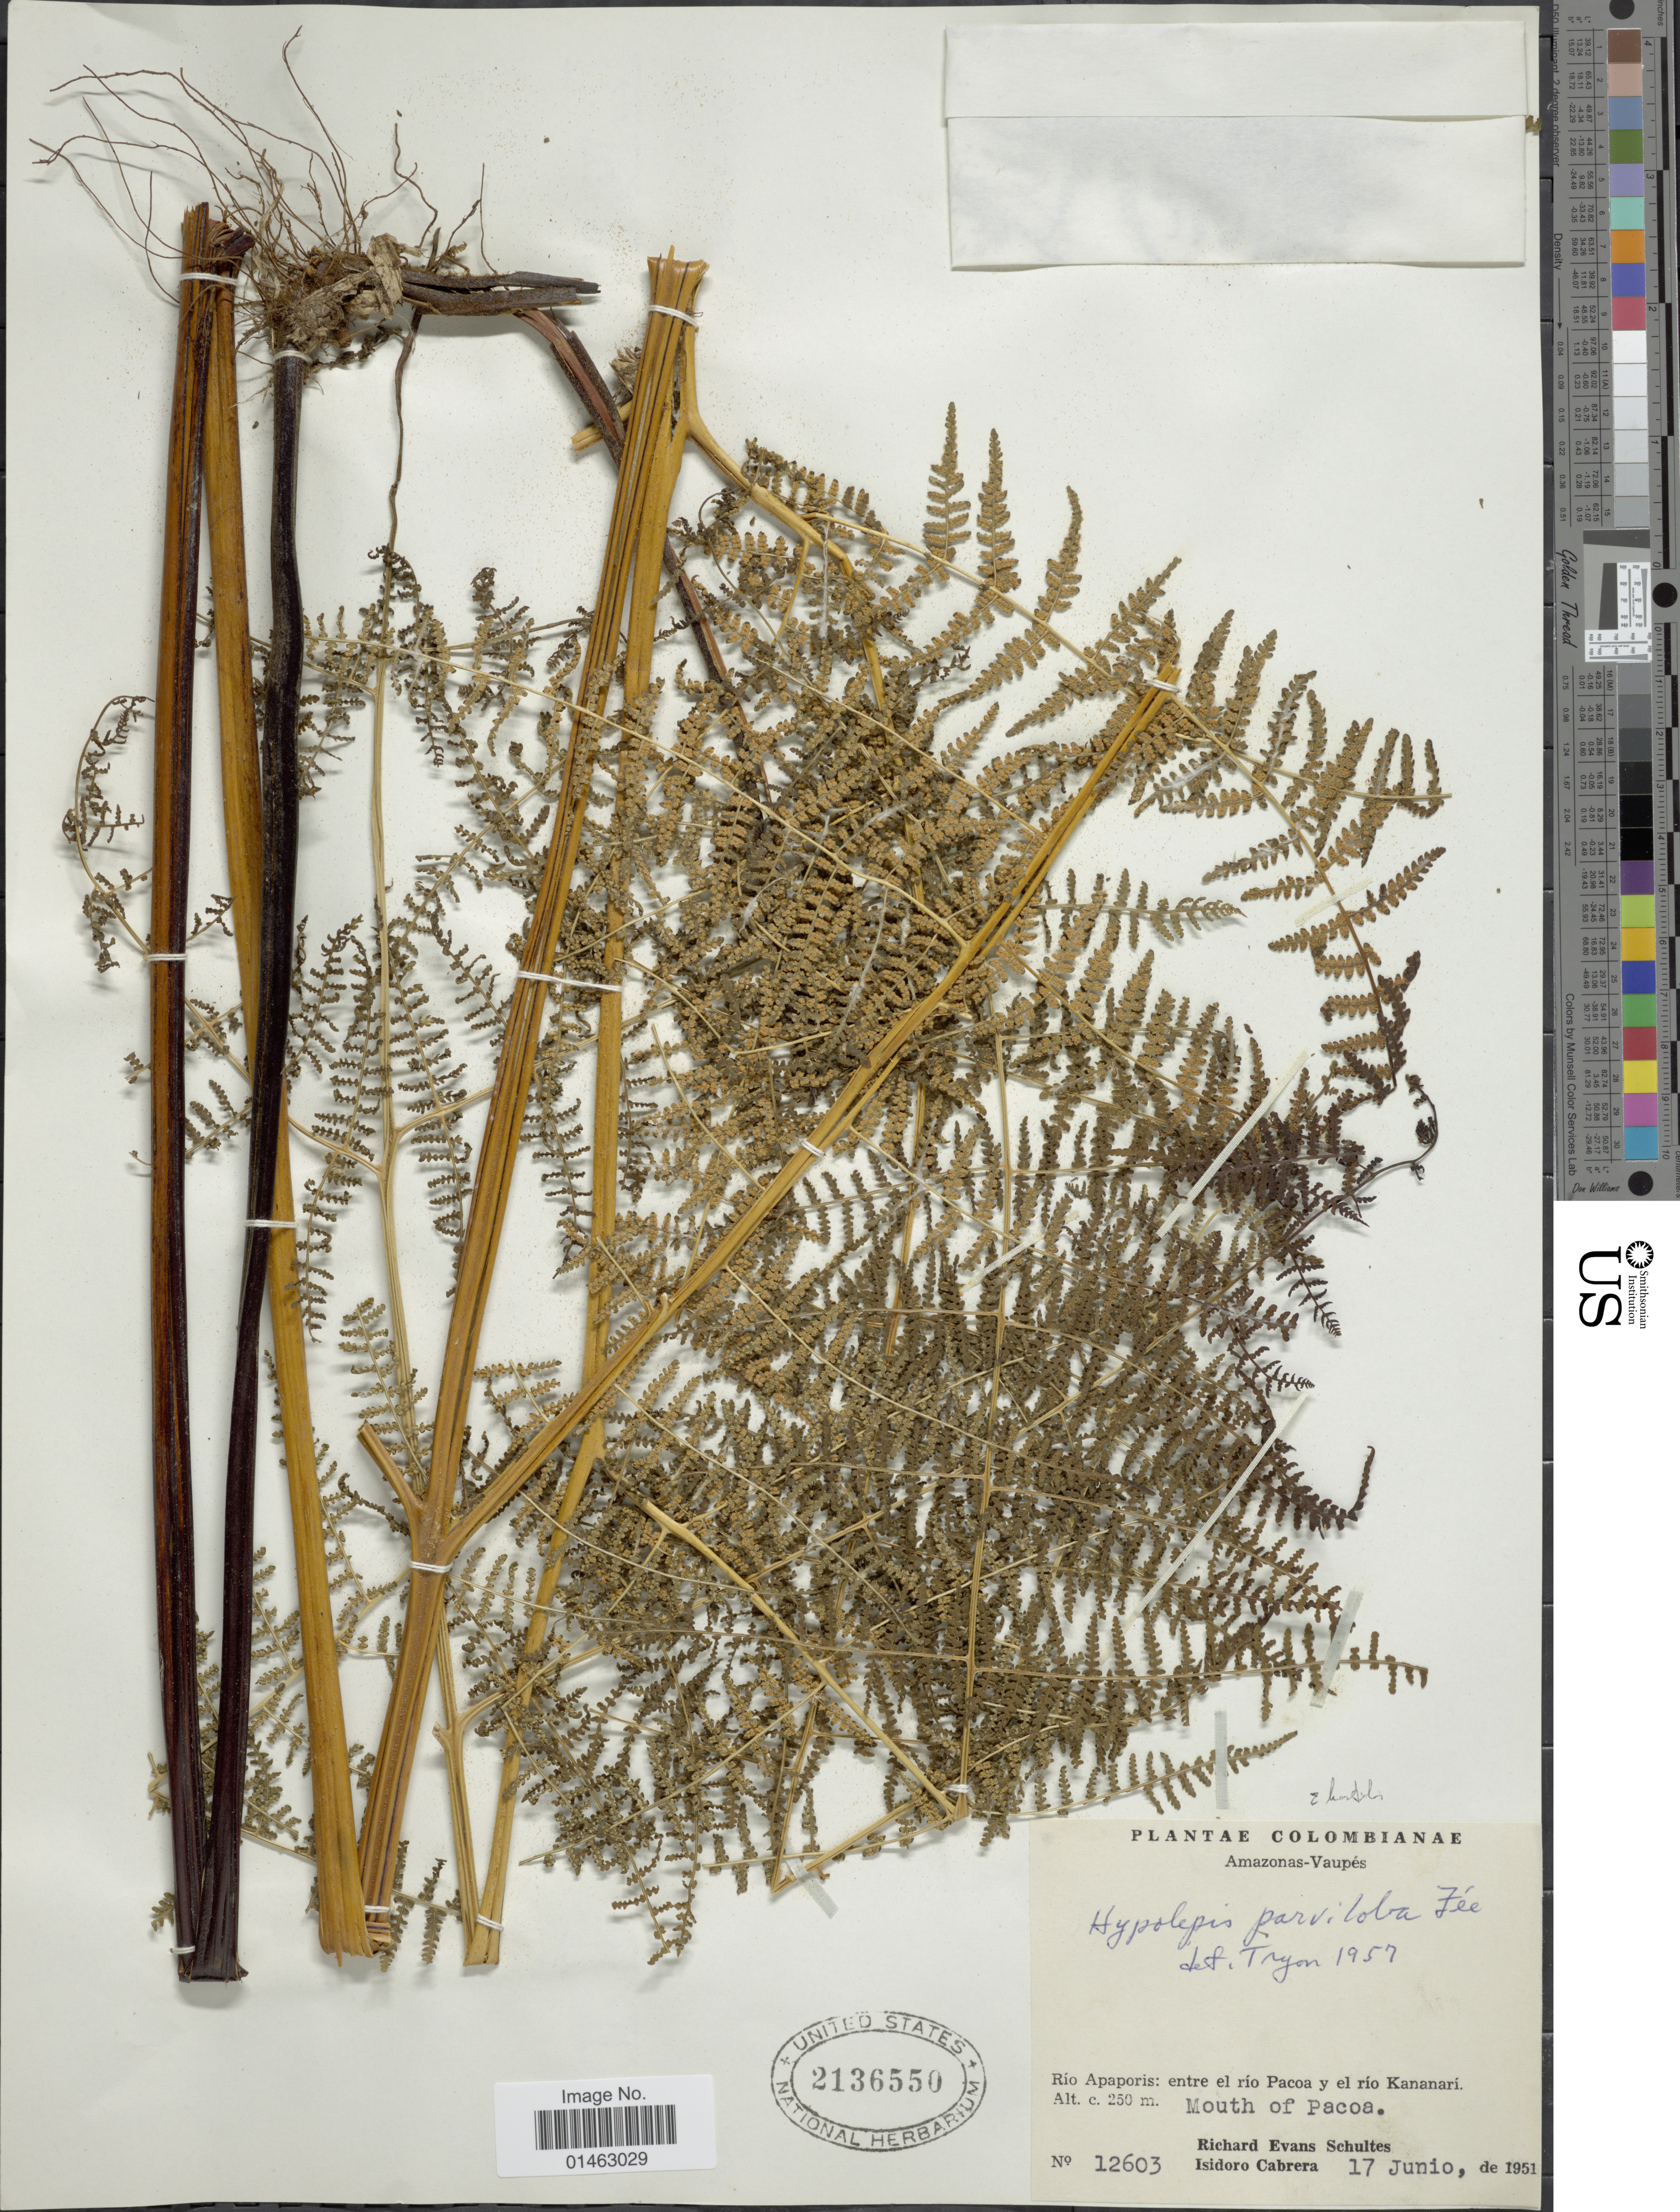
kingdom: Plantae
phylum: Tracheophyta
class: Polypodiopsida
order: Polypodiales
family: Dennstaedtiaceae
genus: Hypolepis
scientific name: Hypolepis hostilis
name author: (Kunze) C. Presl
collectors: R. E. Schultes & I. Cabrera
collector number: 12603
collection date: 1951-06-17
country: Colombia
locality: Amazona-Vaupés, Río Apaporis: entre el río Pacoa y el río Kananarí, Mouth of Pacoa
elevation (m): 250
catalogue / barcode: US 2136550